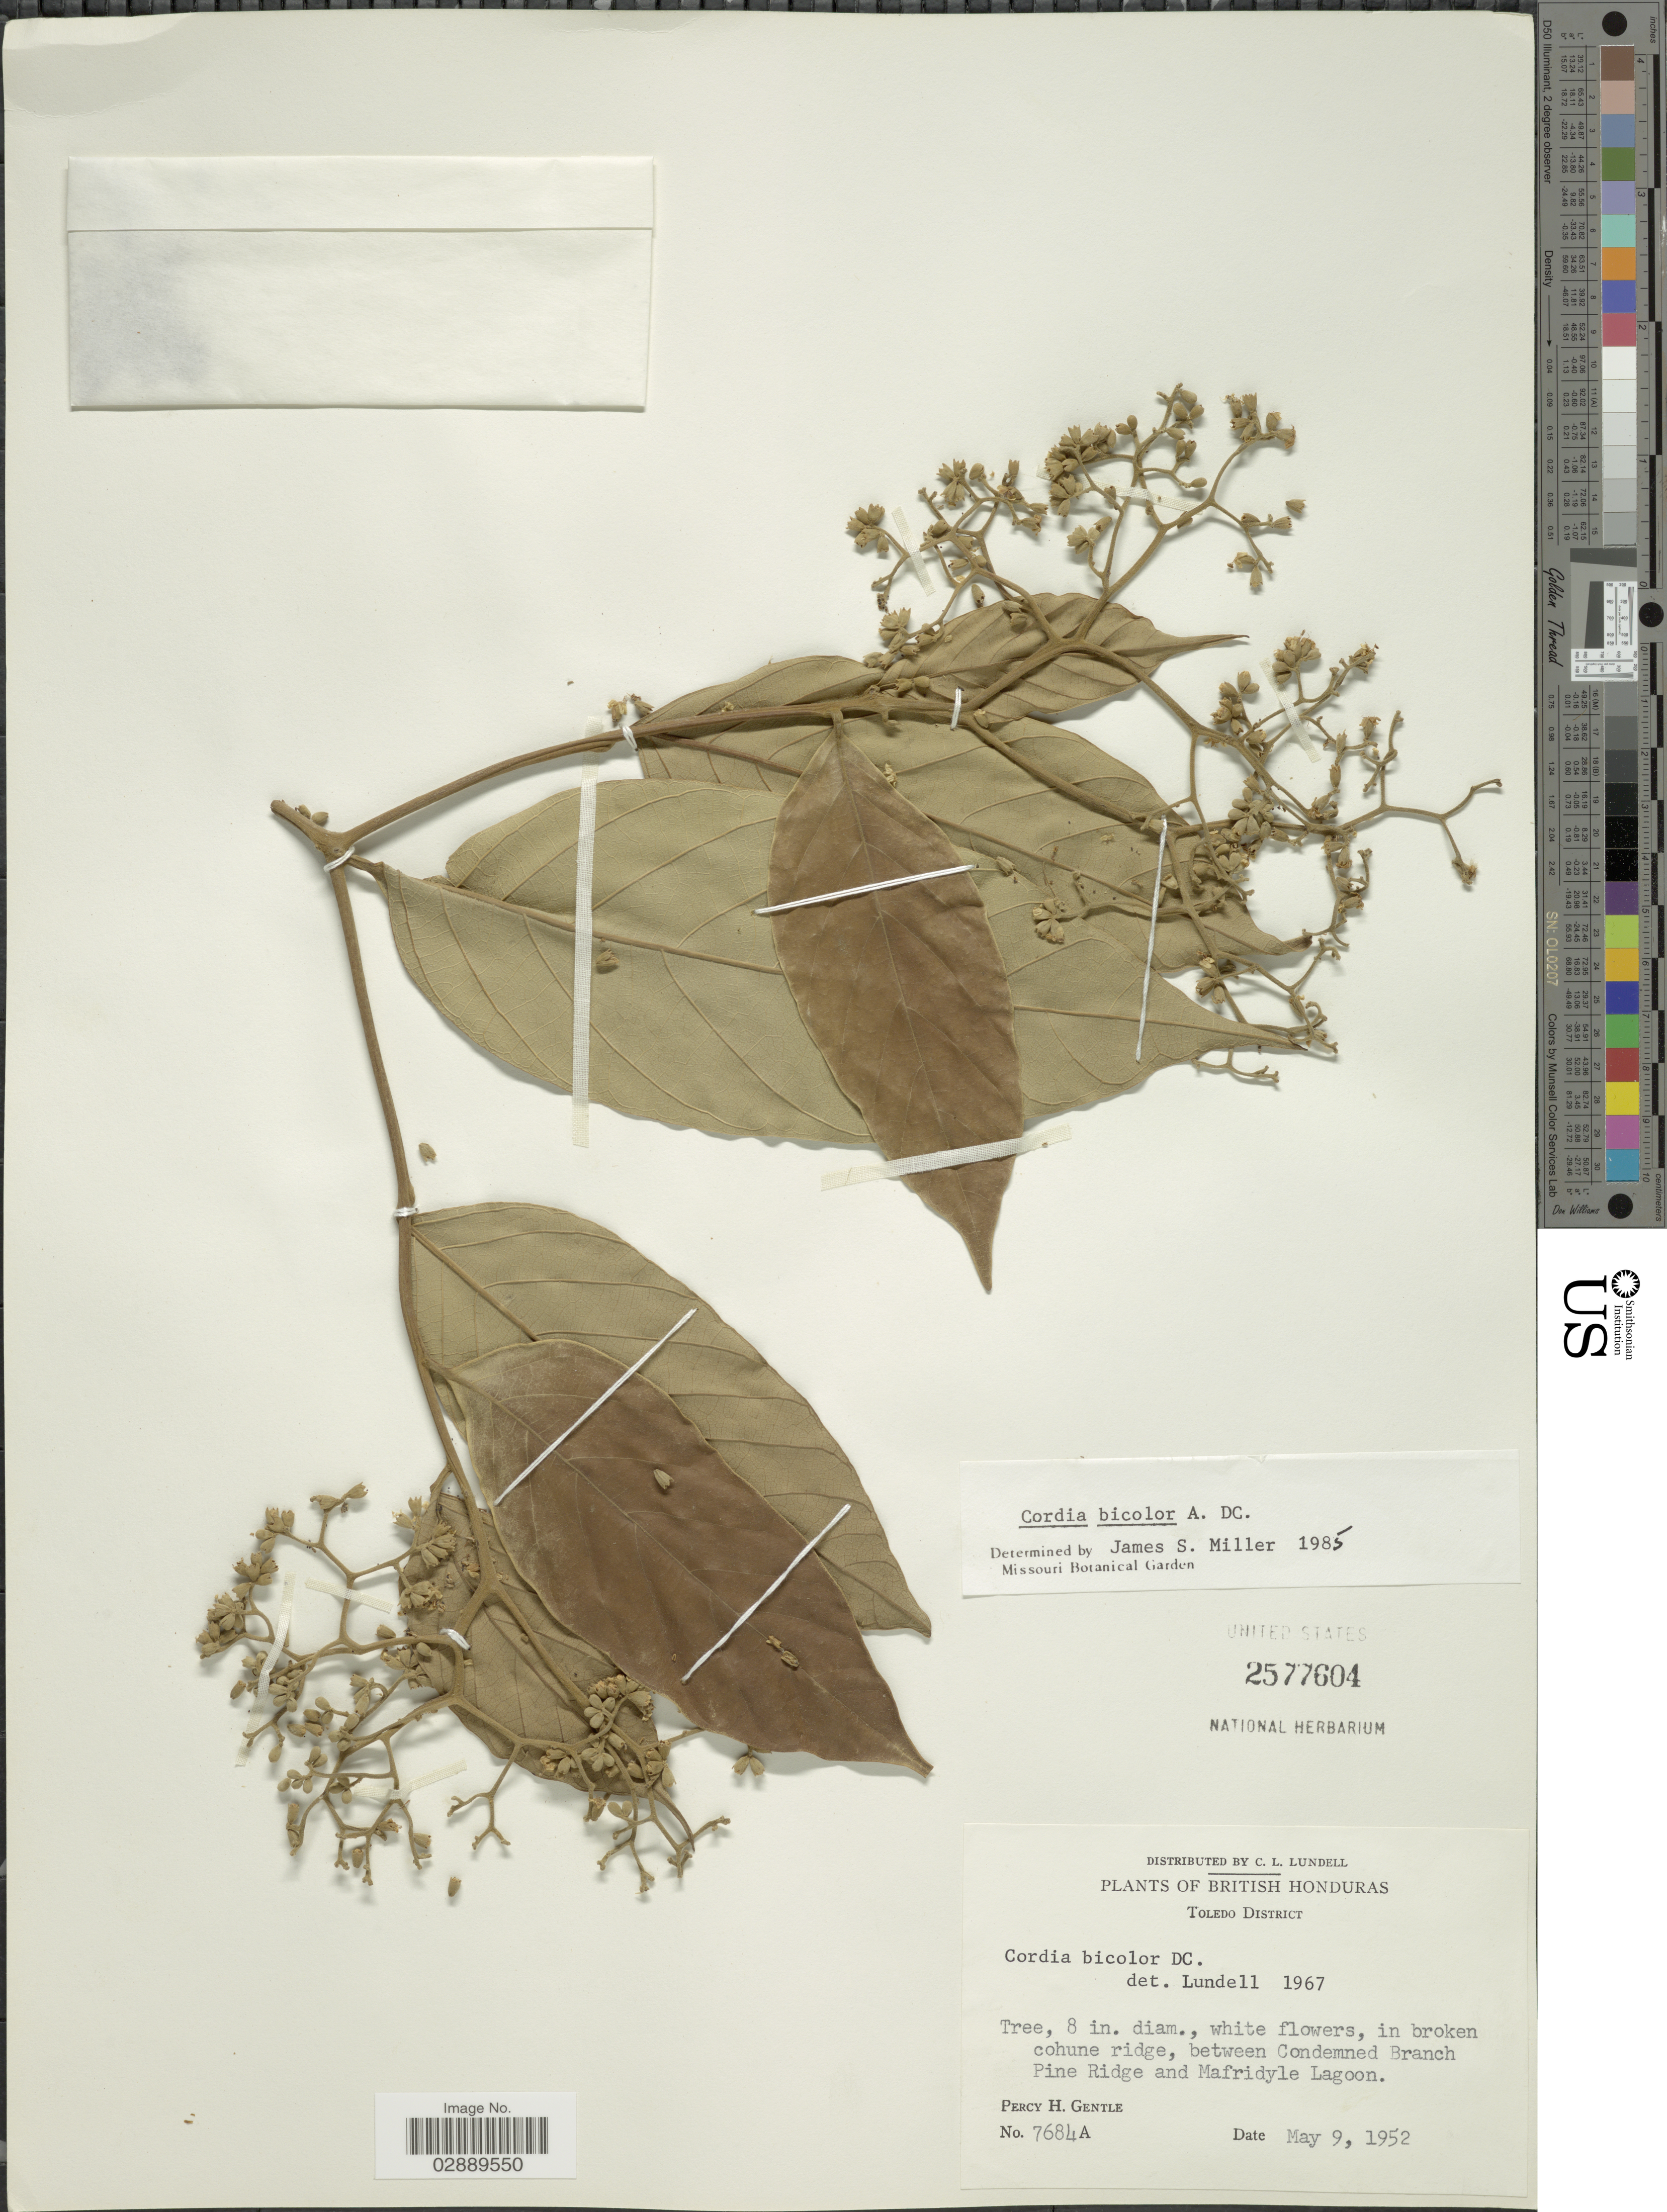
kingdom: Plantae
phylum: Tracheophyta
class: Magnoliopsida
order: Boraginales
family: Cordiaceae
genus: Cordia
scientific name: Cordia bicolor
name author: A. DC.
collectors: P. H. Gentle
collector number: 7684A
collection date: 1952-05-09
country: Belize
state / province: Toledo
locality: British Honduras. Toledo District. In broken cohune ridge, between Condemned Branch Pine Ridge and Mafridyle Lagoon.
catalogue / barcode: US 2577604